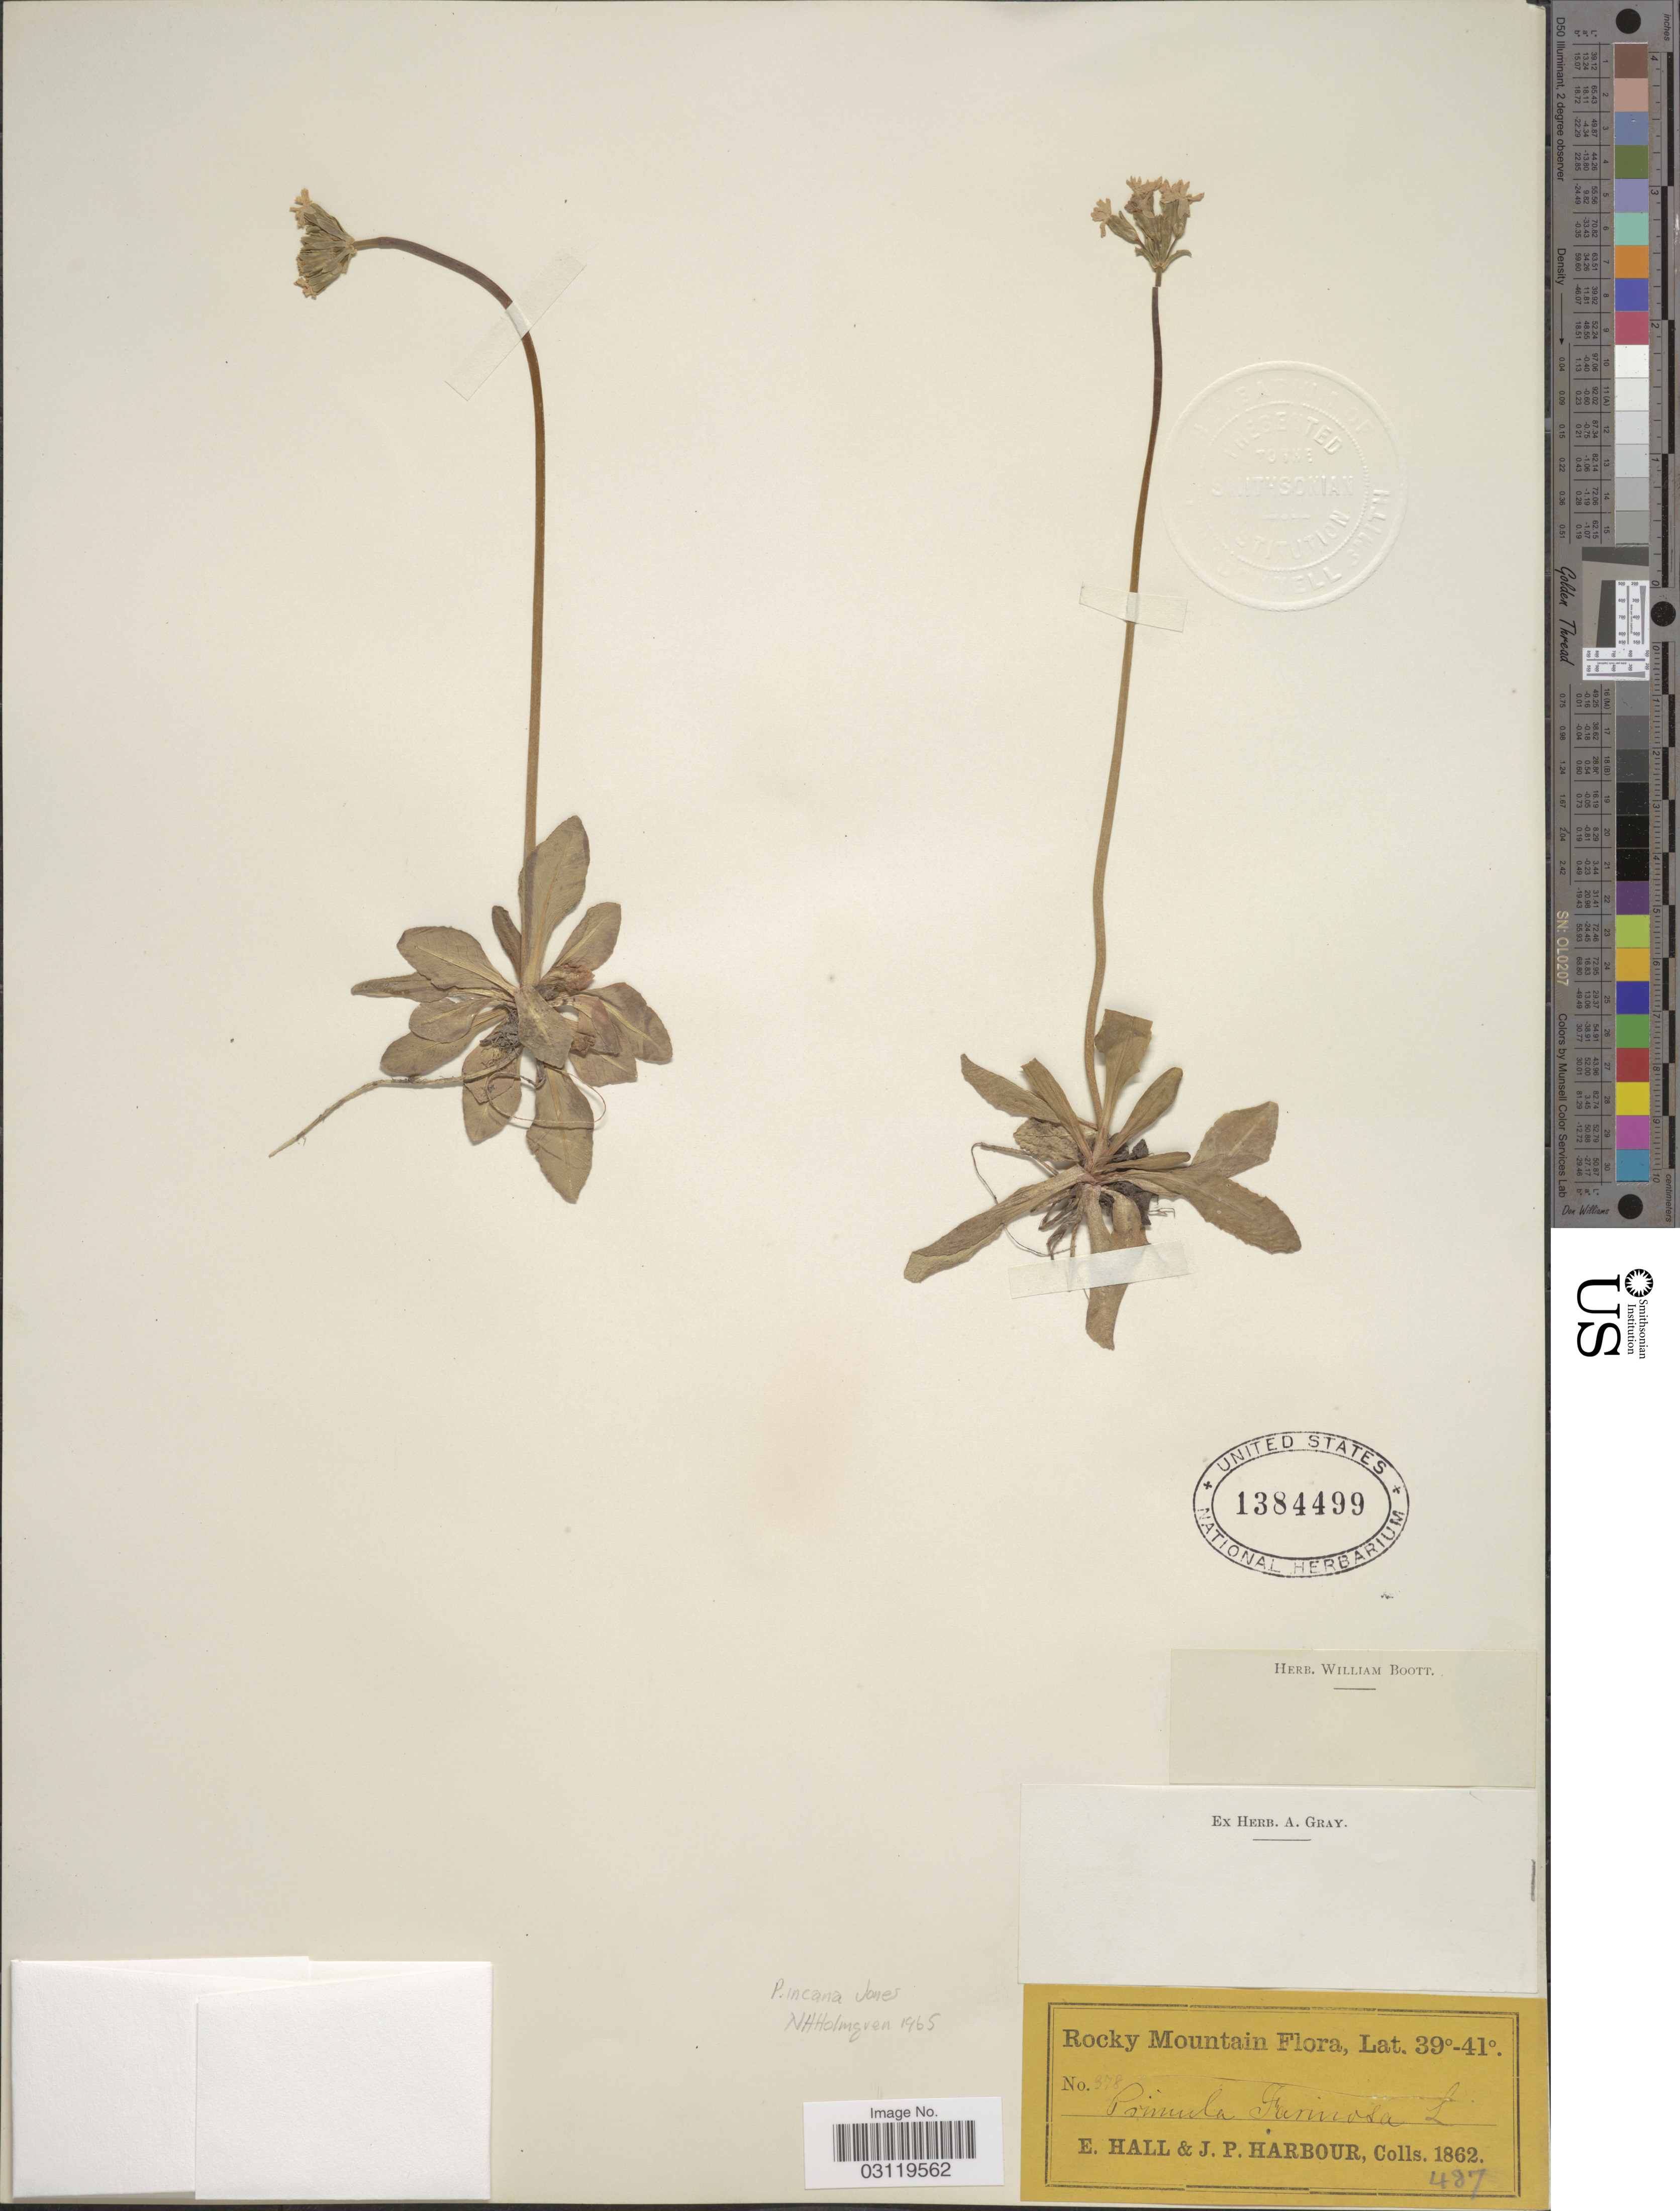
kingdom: Plantae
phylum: Tracheophyta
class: Magnoliopsida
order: Ericales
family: Primulaceae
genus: Primula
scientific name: Primula incana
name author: M.E. Jones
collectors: E. Hall & J. Harbour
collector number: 378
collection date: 1862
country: United States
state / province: Colorado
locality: Rocky Mtns.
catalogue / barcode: US 1384499